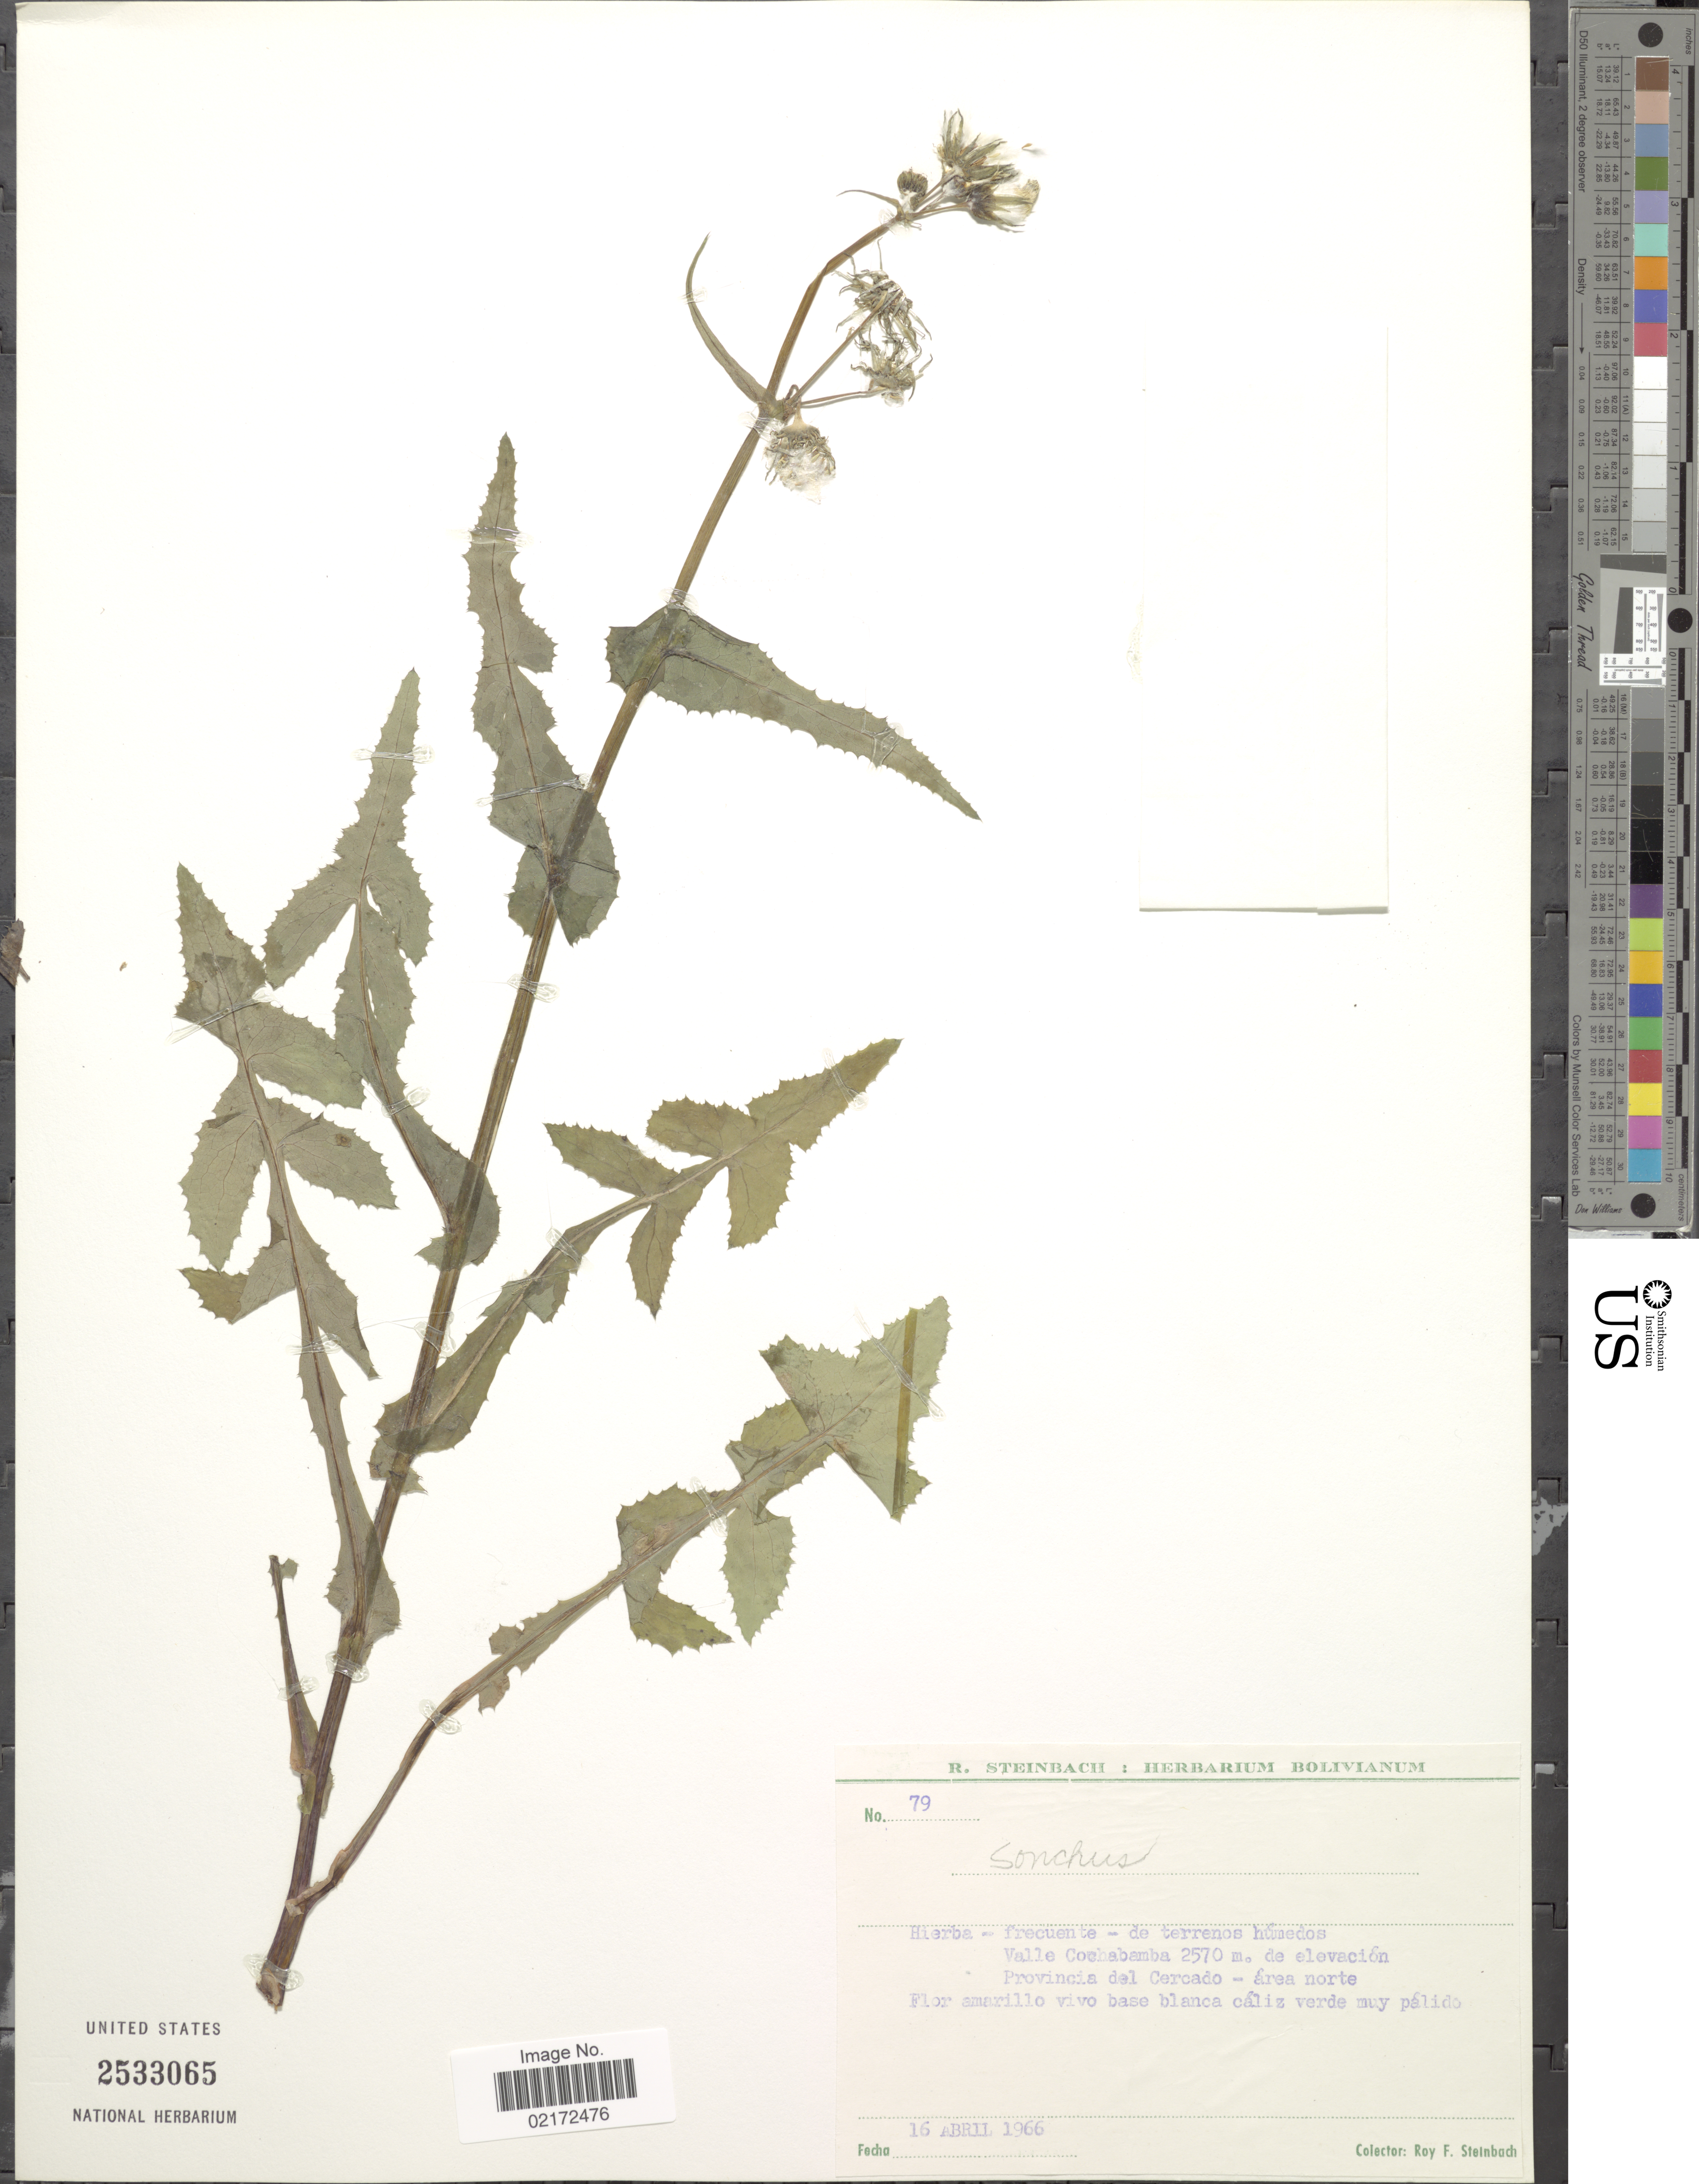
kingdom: Plantae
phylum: Tracheophyta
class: Magnoliopsida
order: Asterales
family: Asteraceae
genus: Sonchus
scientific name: Sonchus sp.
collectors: R. F. Steinbach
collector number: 79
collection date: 1966-04-16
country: Bolivia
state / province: Cochabamba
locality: Frecuente - de terrenos húmedos Valle Cochabamba. Provincia del Cercado - área norte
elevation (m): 2570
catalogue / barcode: US 2533065